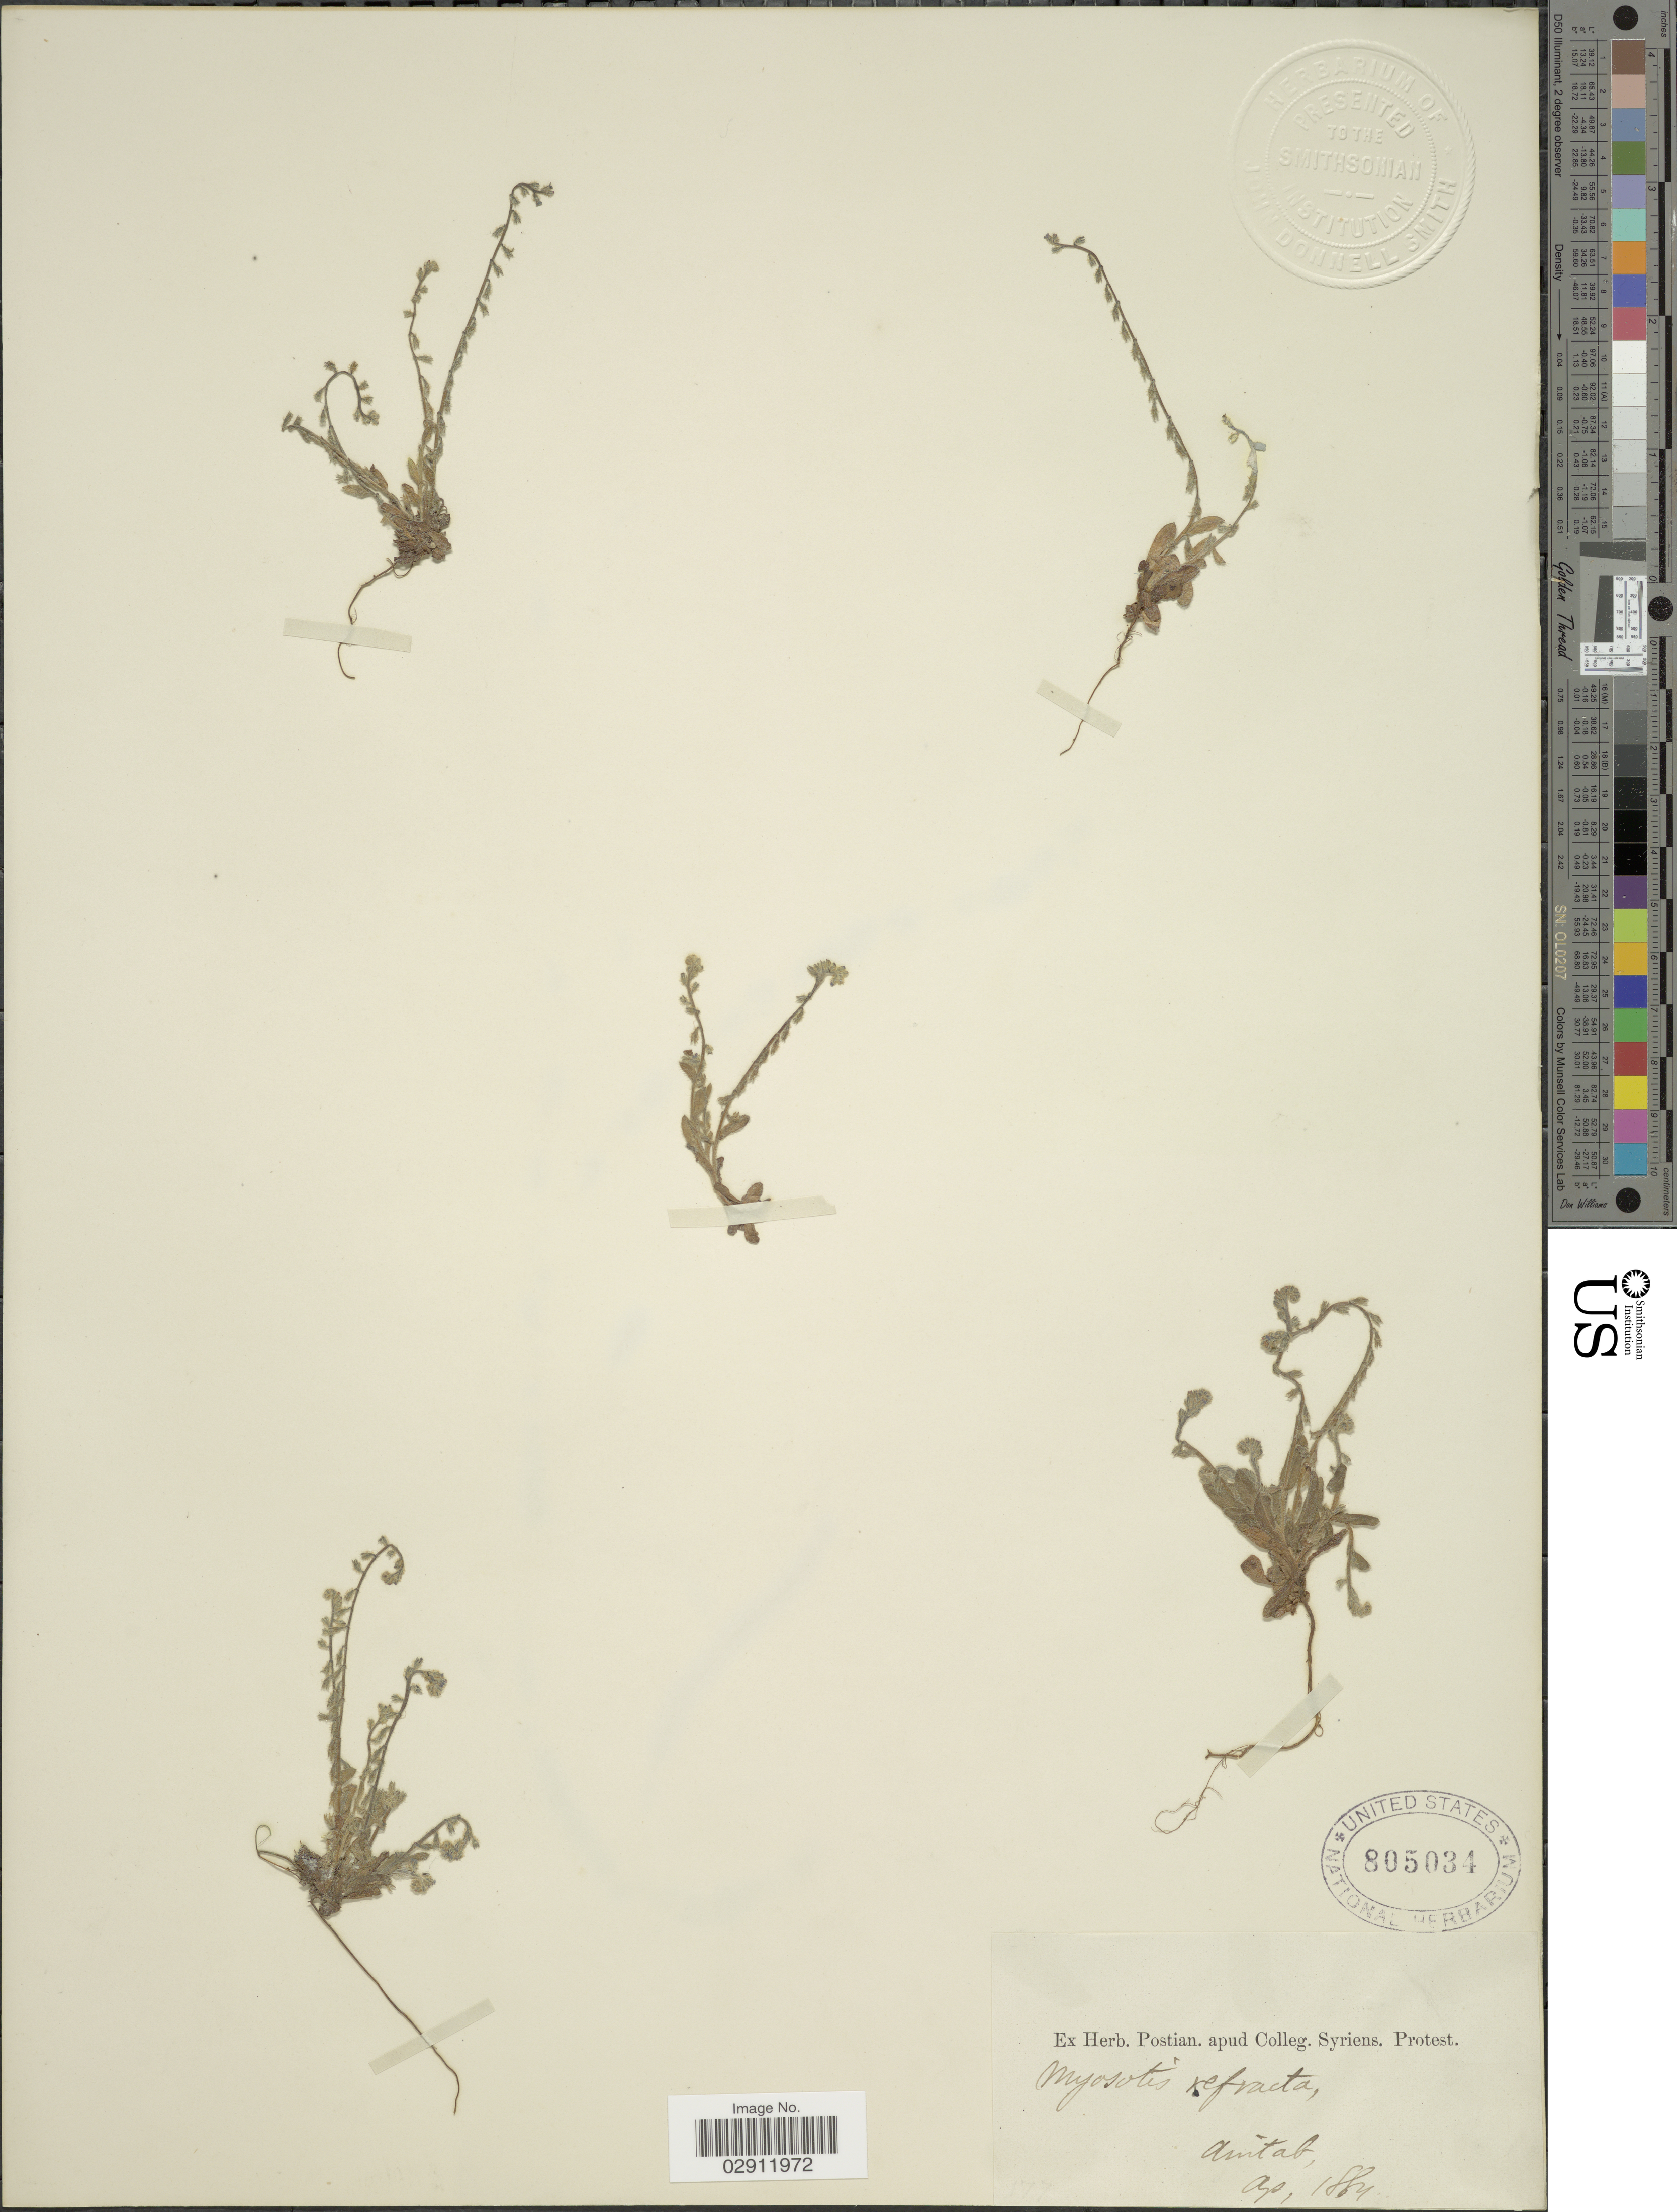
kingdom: Plantae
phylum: Tracheophyta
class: Magnoliopsida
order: Boraginales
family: Boraginaceae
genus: Myosotis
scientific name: Myosotis refracta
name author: Boiss.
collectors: ex herb. Postian. apud Colleg. Syriens. Protest. USE "Fannie P. A. Shepard" (10308853) AS PRIMARY COLLECTOR INSTEAD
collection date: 1884-04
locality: Amitab.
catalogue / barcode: US 805034